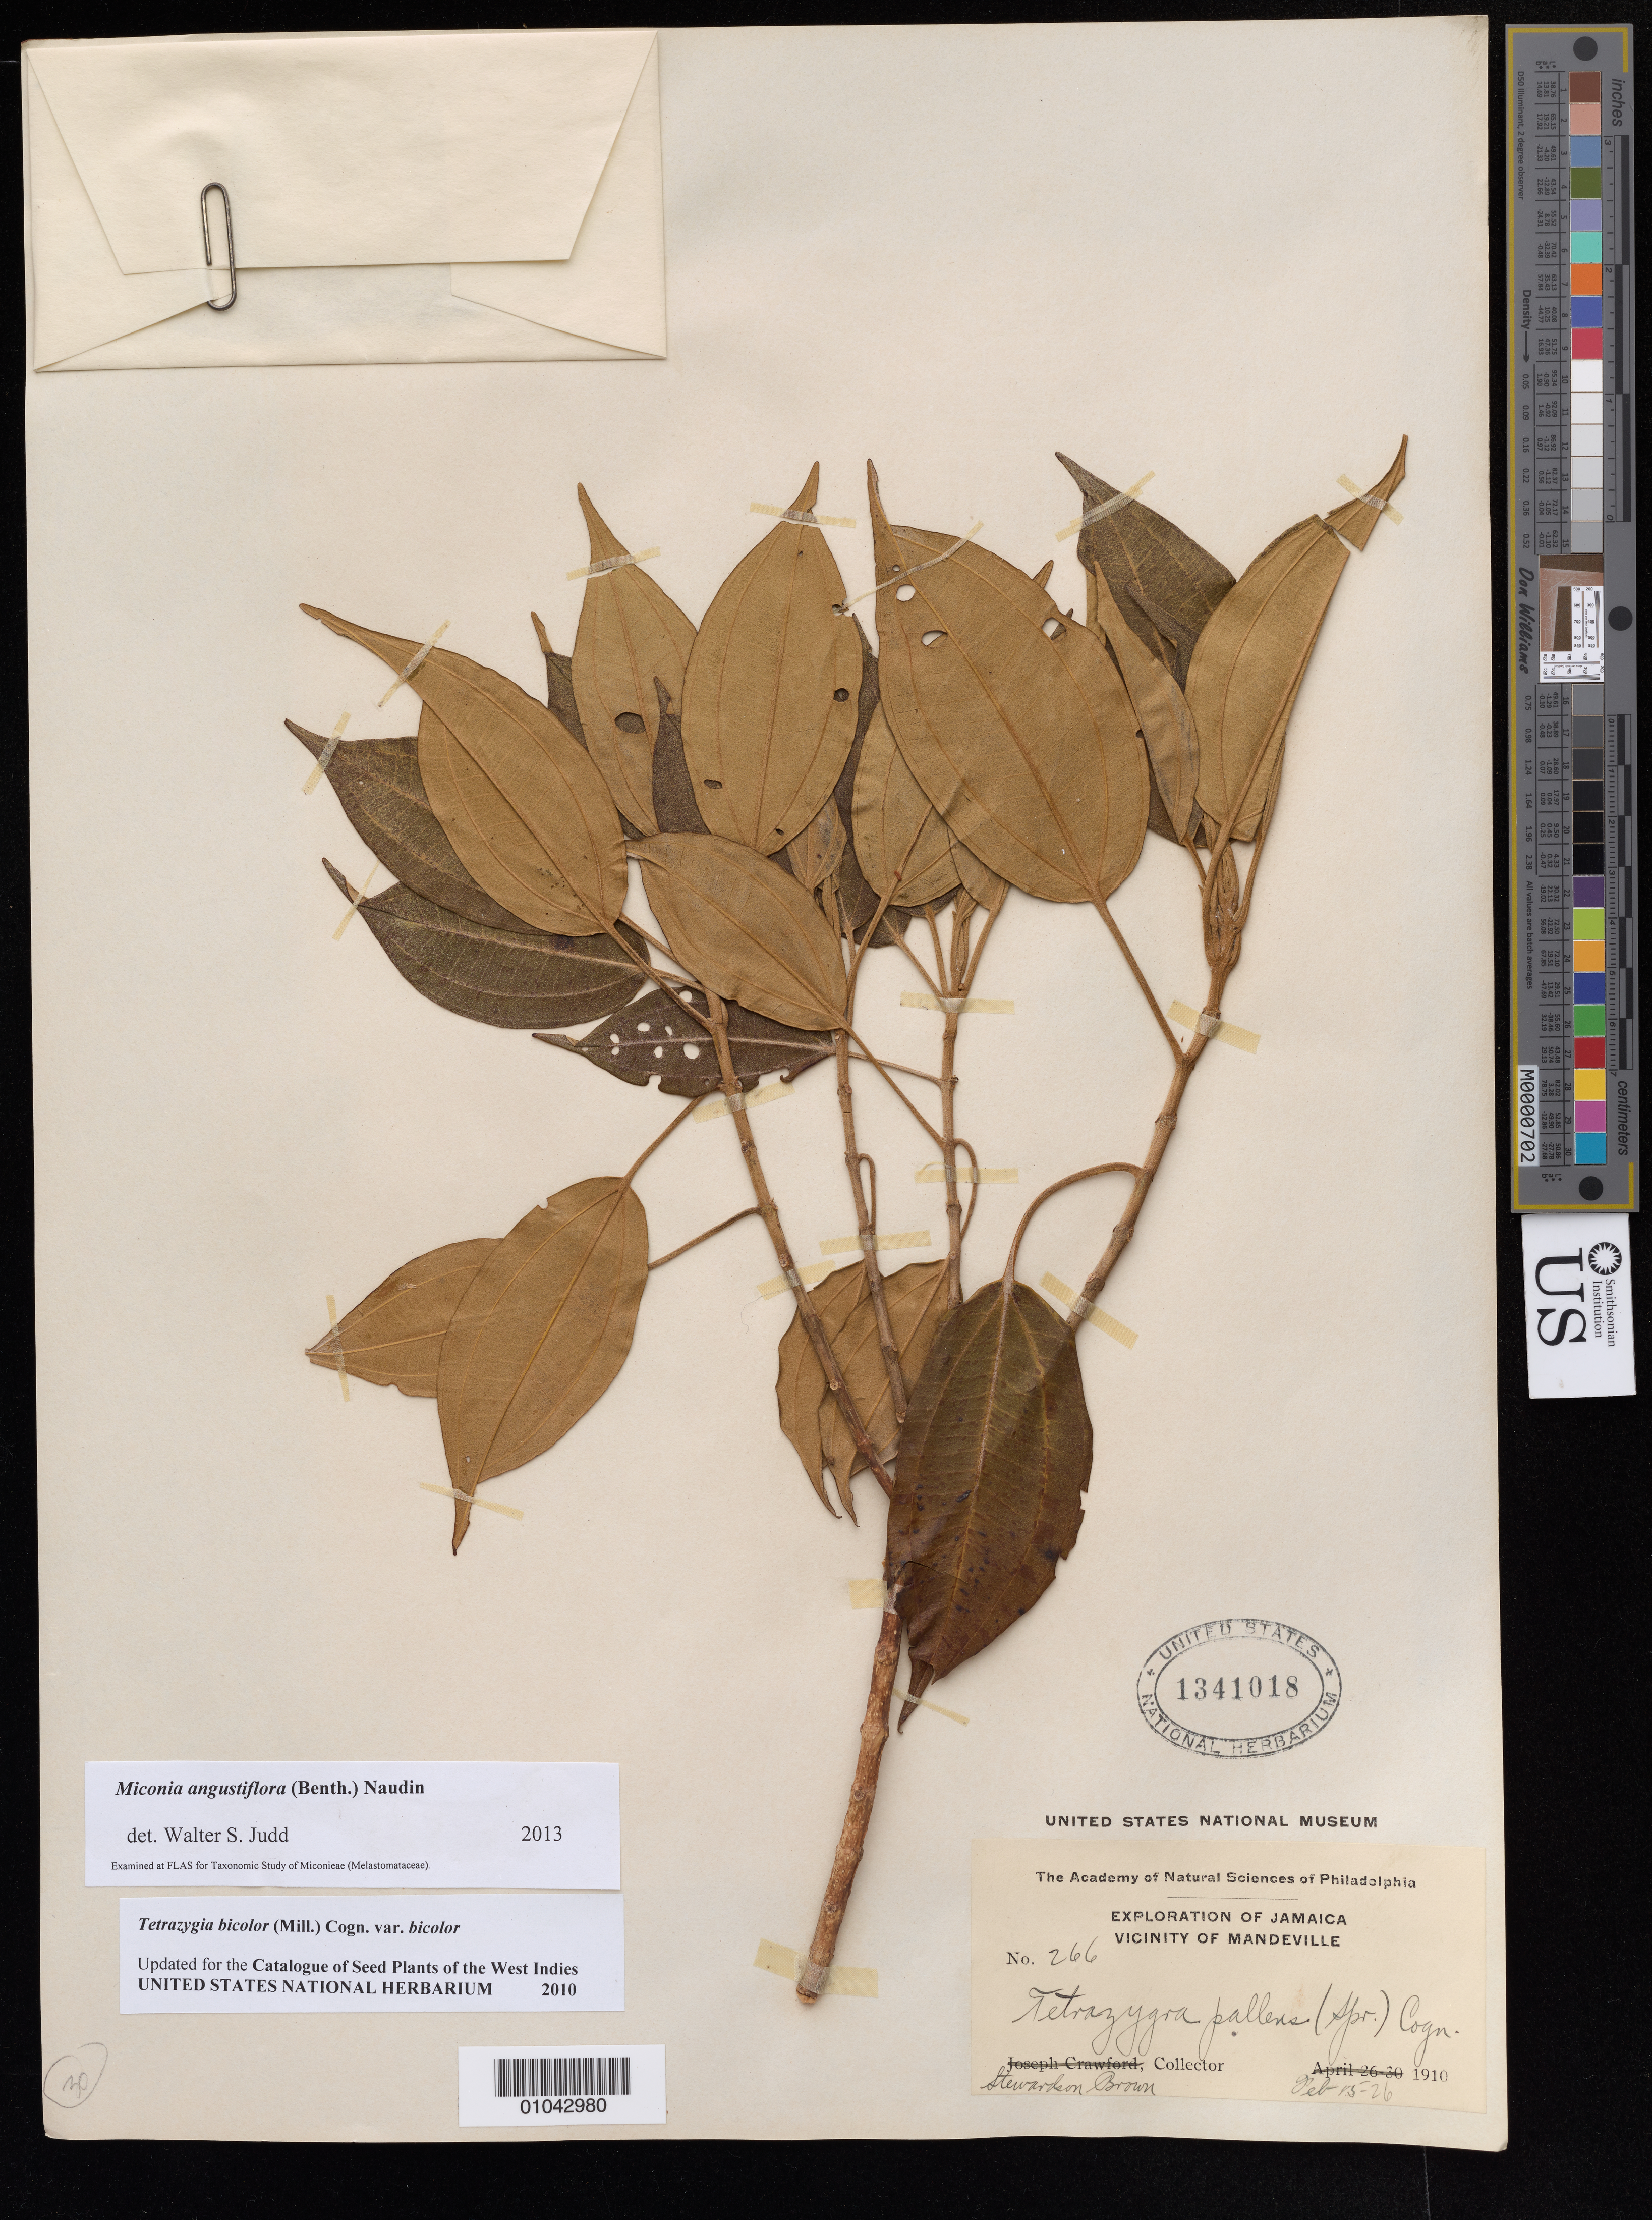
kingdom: Plantae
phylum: Tracheophyta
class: Magnoliopsida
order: Myrtales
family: Melastomataceae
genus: Miconia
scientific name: Miconia angustiflora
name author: (Benth.) Naudin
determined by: Judd, Walter S.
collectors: S. Brown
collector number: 266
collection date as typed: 15 Feb 1910 to 26 Feb 1910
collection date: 1910-02-15/1910-02-26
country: Jamaica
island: Jamaica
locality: Vicinity of Mandeville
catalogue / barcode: US 1341018